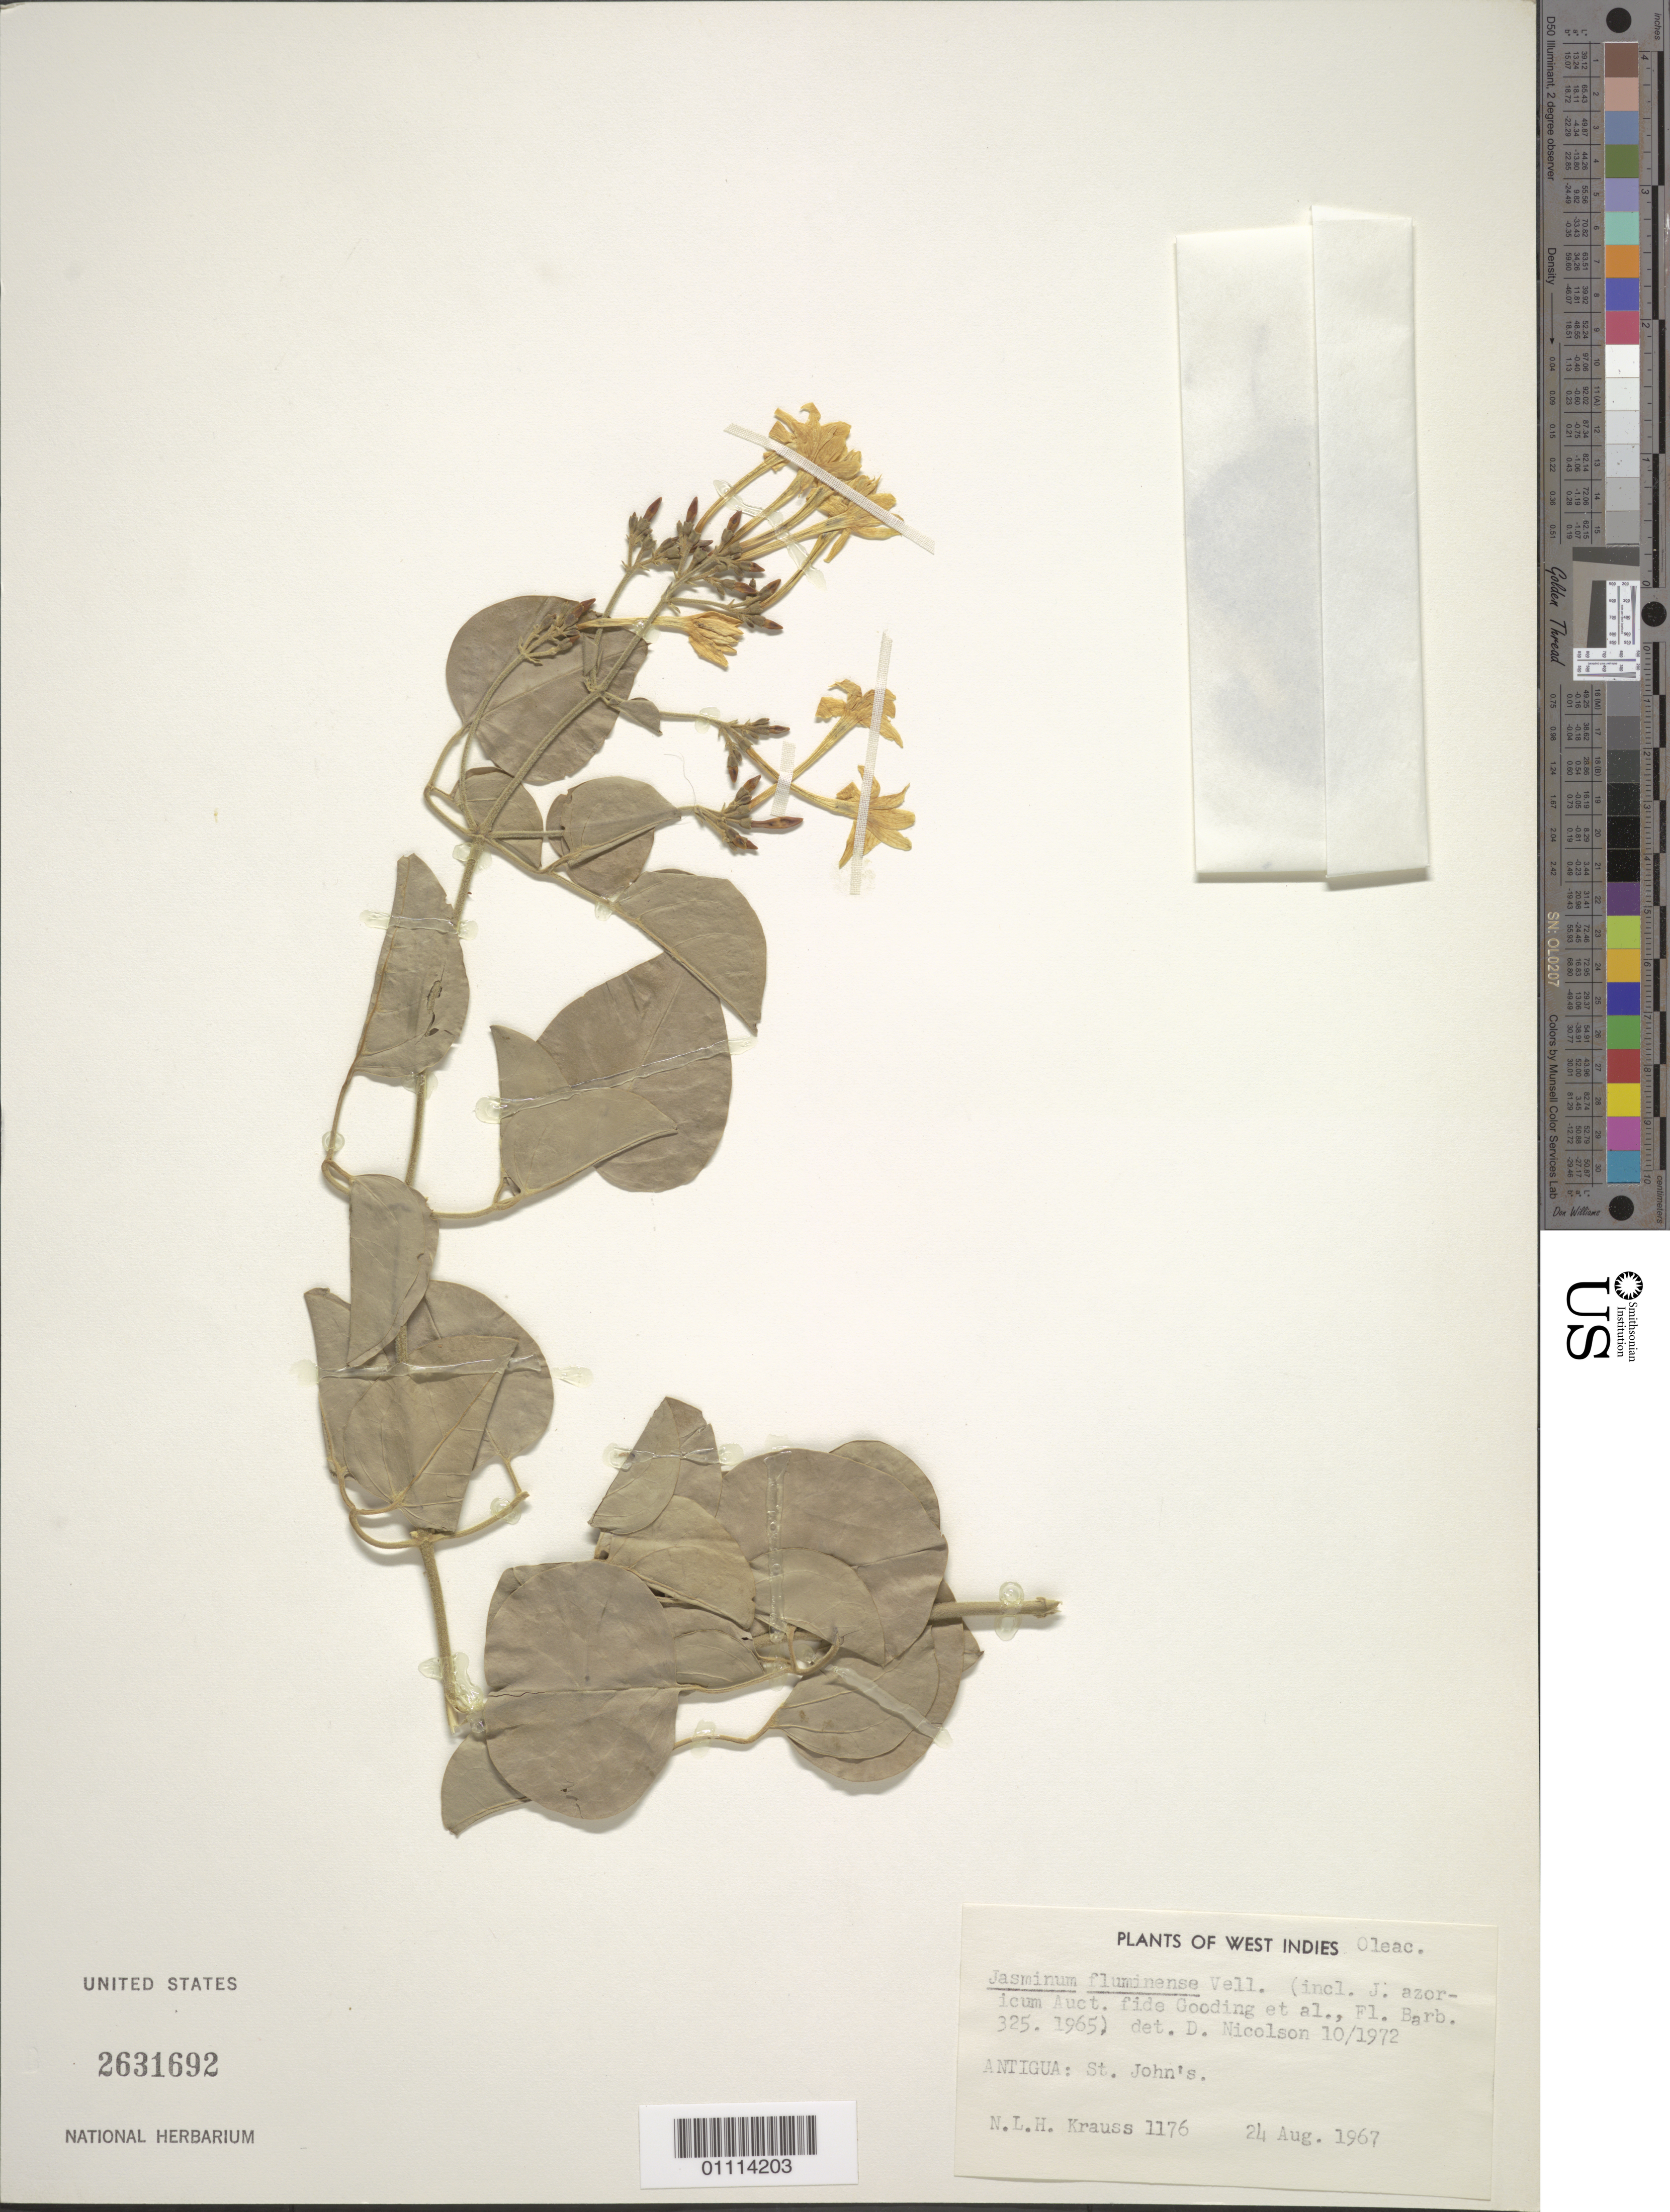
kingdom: Plantae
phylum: Tracheophyta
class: Magnoliopsida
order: Lamiales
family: Oleaceae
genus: Jasminum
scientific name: Jasminum azoricum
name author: L.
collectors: N. Krauss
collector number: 1176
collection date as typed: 24 Aug 1967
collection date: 1967-08-24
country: Antigua and Barbuda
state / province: Saint John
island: Antigua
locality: Antigua: St. John's.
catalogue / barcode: US 2631692